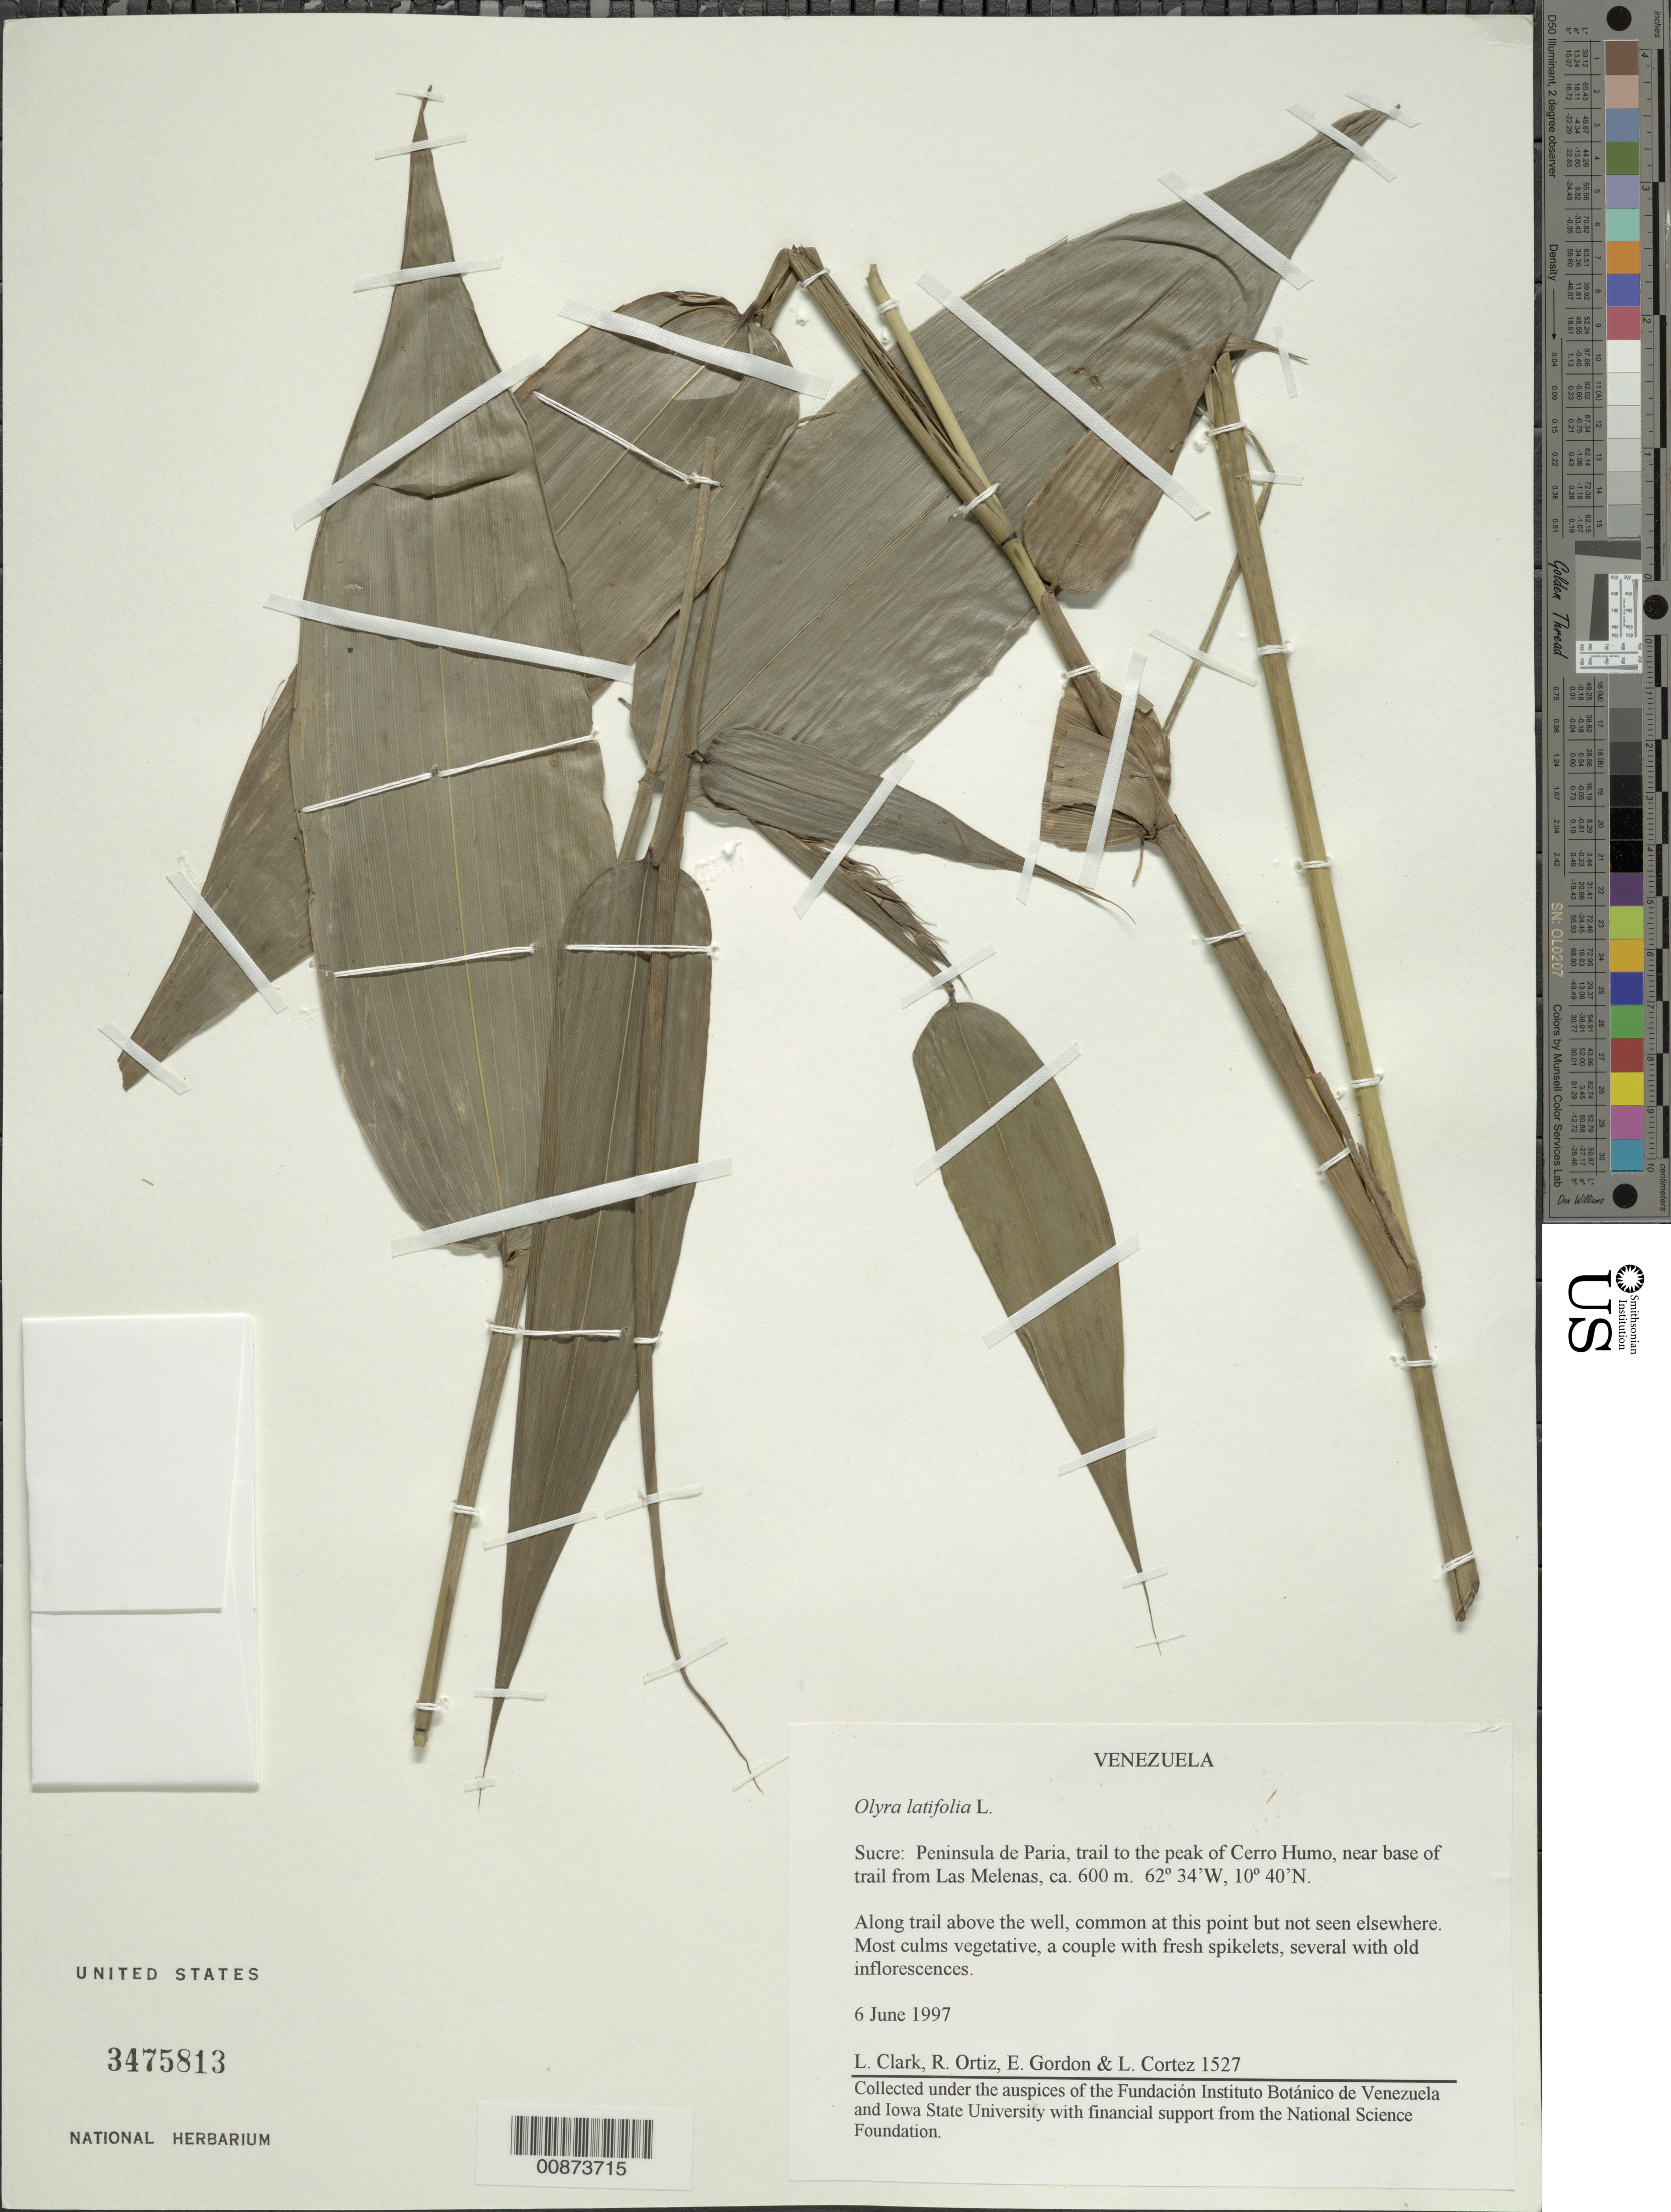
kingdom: Plantae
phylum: Tracheophyta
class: Liliopsida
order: Poales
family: Poaceae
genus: Olyra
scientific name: Olyra latifolia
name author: L.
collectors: L. G. Clark, E. Gordon, R. del C. Ortiz & L. Cortéz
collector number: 1527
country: Venezuela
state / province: Sucre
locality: Peninsula de Paria, peak of Cerro Humo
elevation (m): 1100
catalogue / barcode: US 3475813